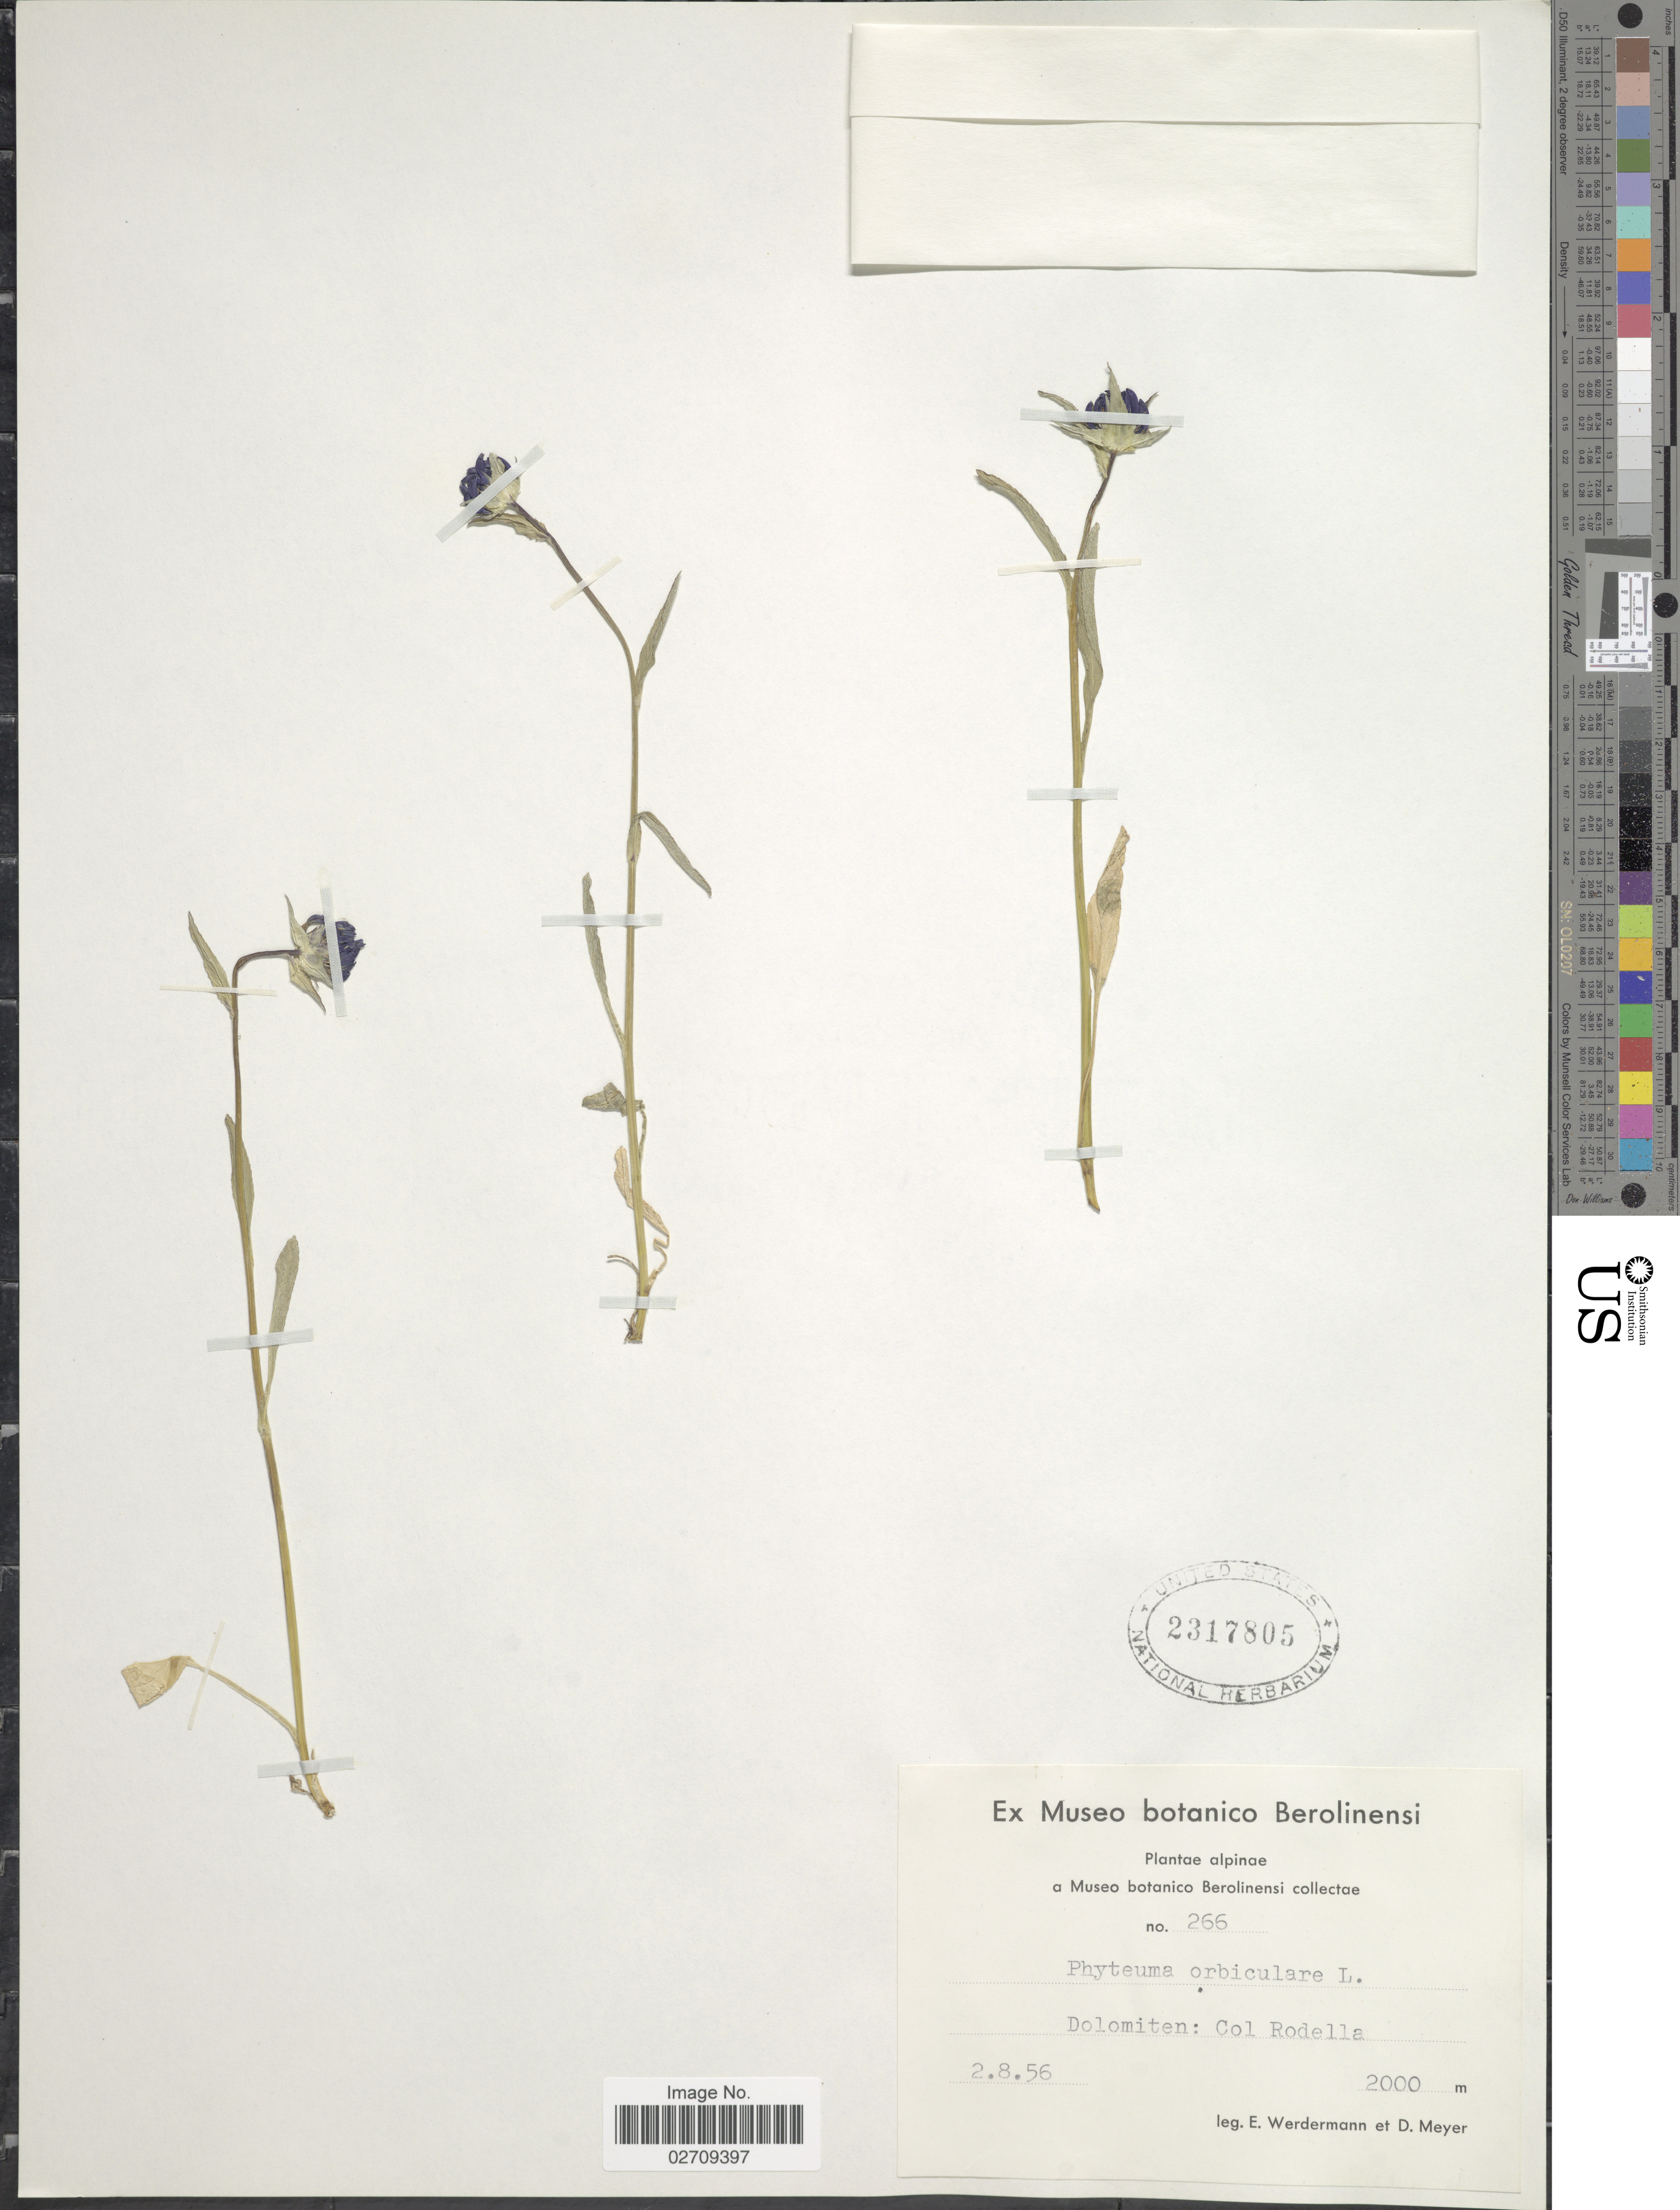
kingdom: Plantae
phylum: Tracheophyta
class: Magnoliopsida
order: Asterales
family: Campanulaceae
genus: Phyteuma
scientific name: Phyteuma orbiculare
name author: L.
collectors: E. Werdermann & D. Meyer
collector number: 266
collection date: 1956-08-02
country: Italy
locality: Alpinae, Dolomiten: Col Rodella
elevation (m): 2000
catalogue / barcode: US 2317805